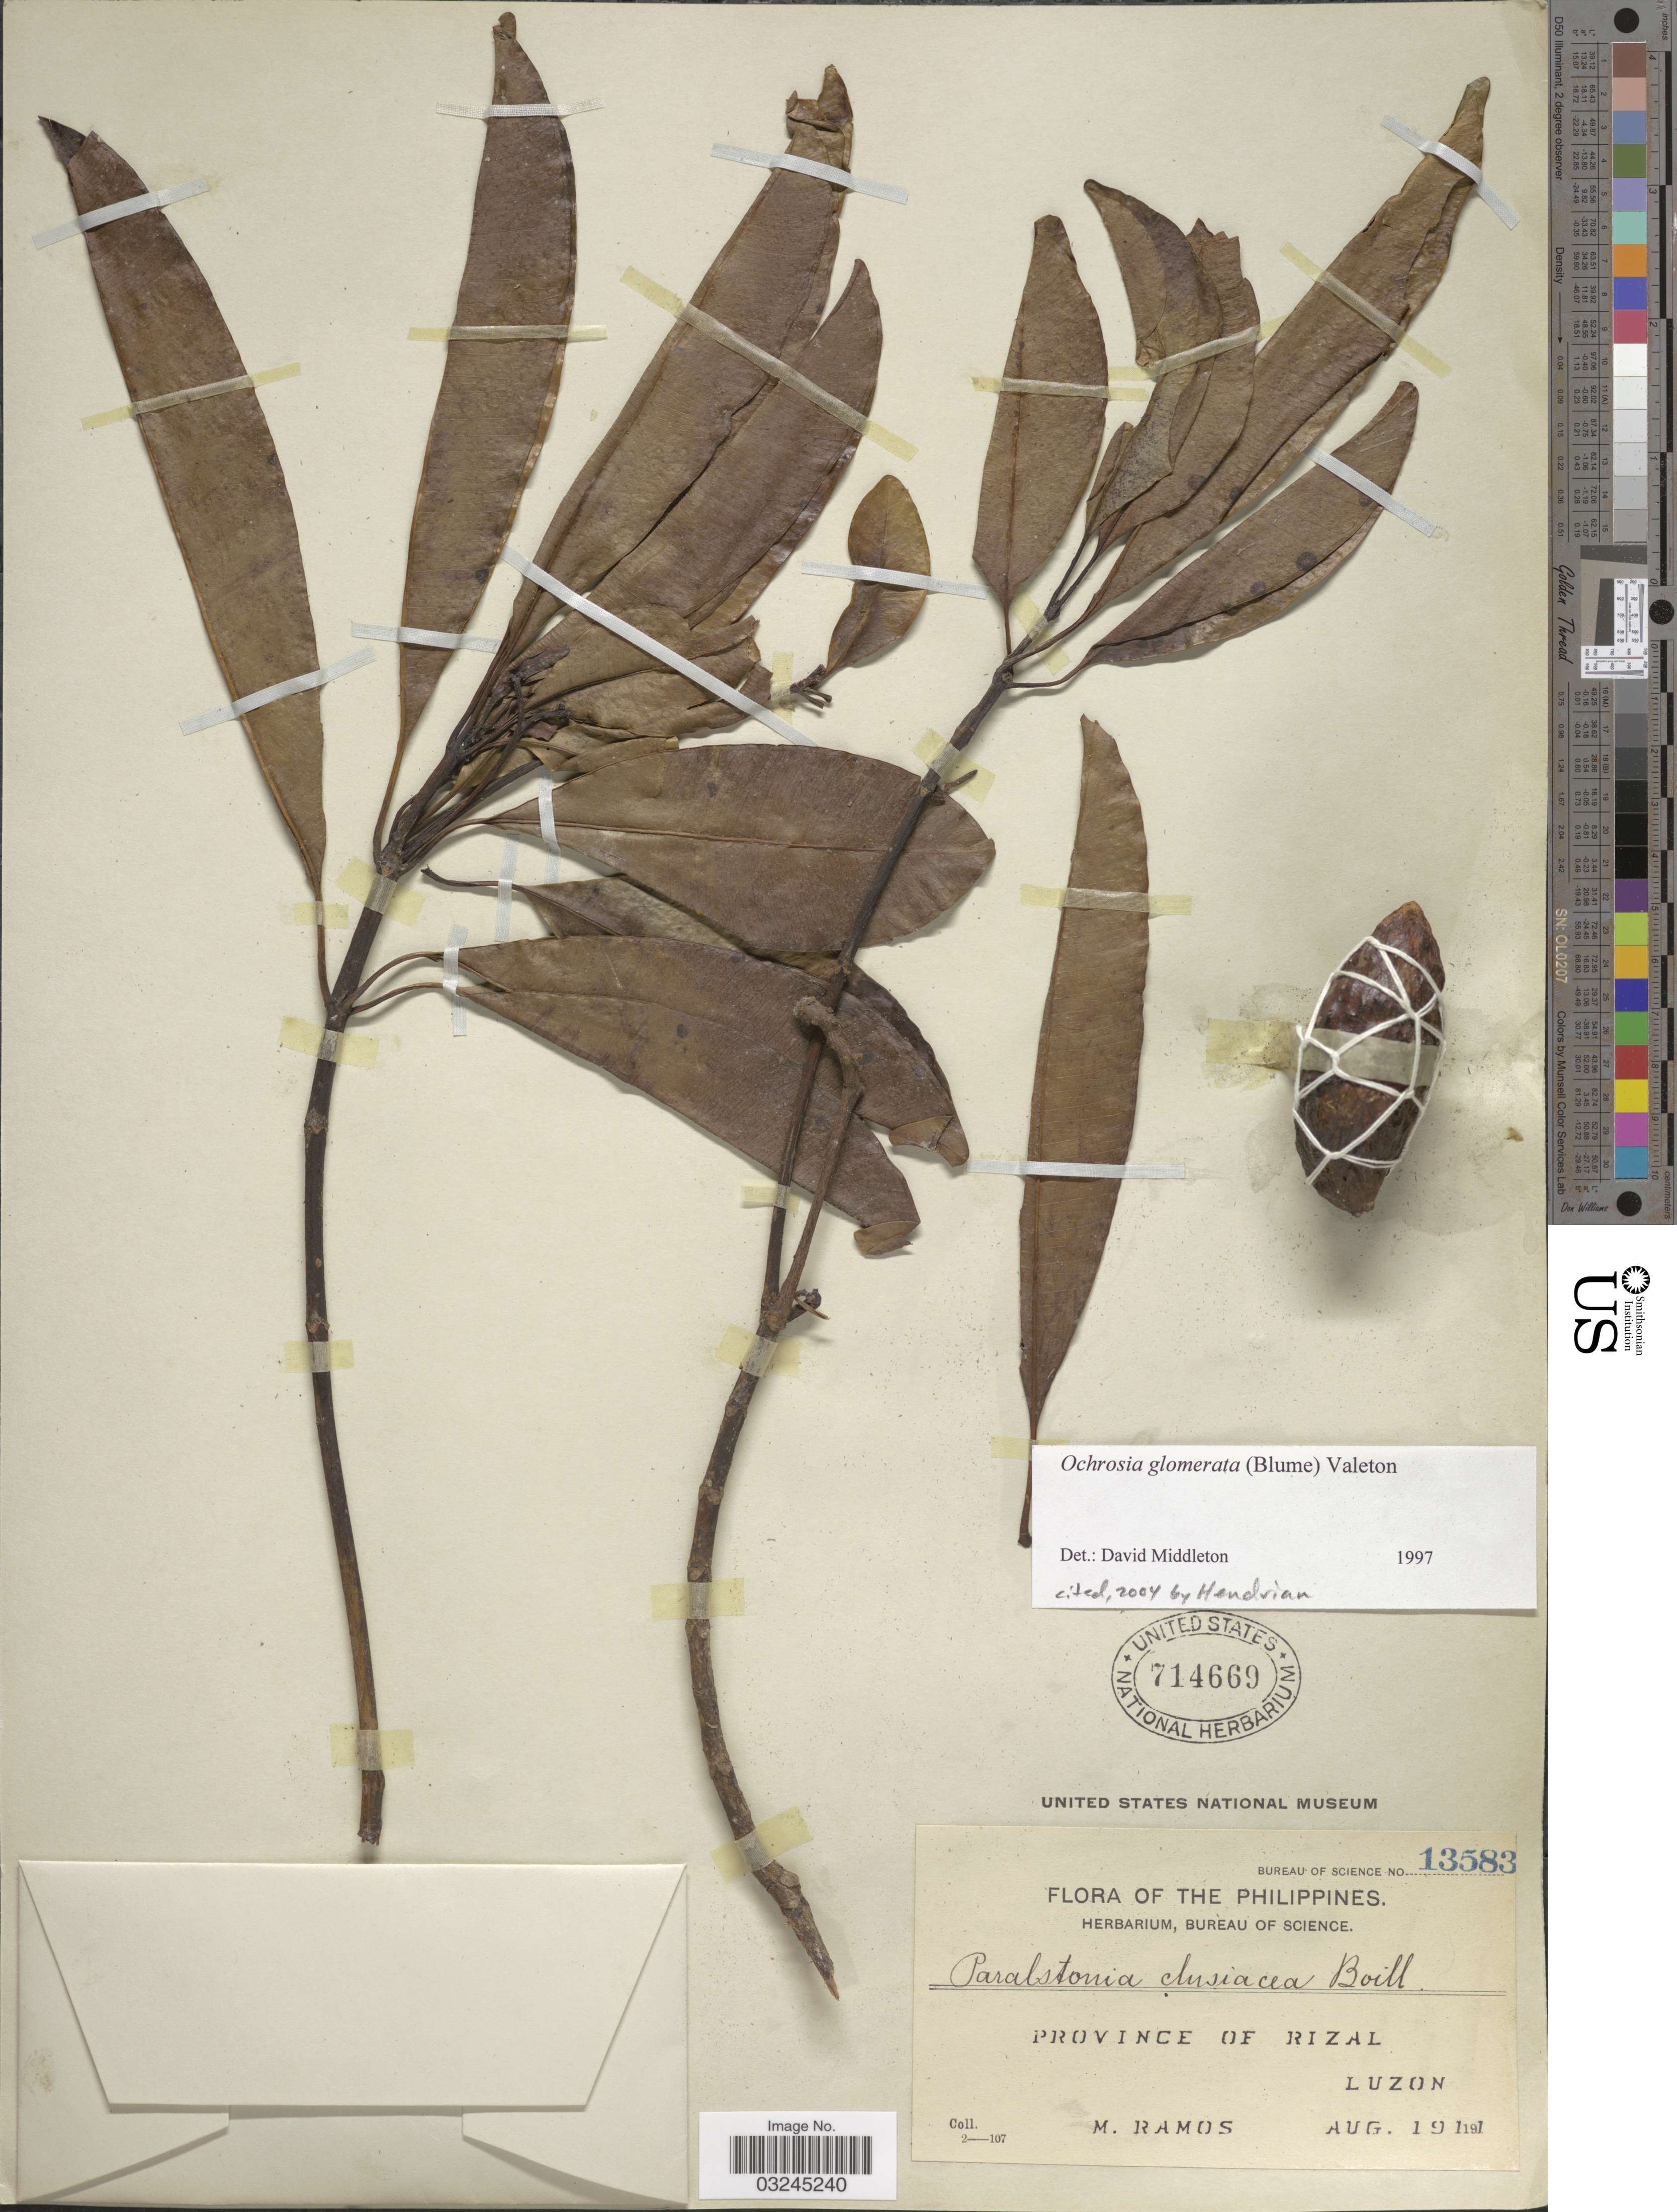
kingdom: Plantae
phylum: Tracheophyta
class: Magnoliopsida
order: Gentianales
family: Apocynaceae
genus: Ochrosia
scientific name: Ochrosia glomerata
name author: (Blume) F. Muell.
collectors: M. Ramos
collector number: Bureau of Science 13583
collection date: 1911-08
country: Philippines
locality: Province of Rizal. Luzon.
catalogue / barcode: US 714669